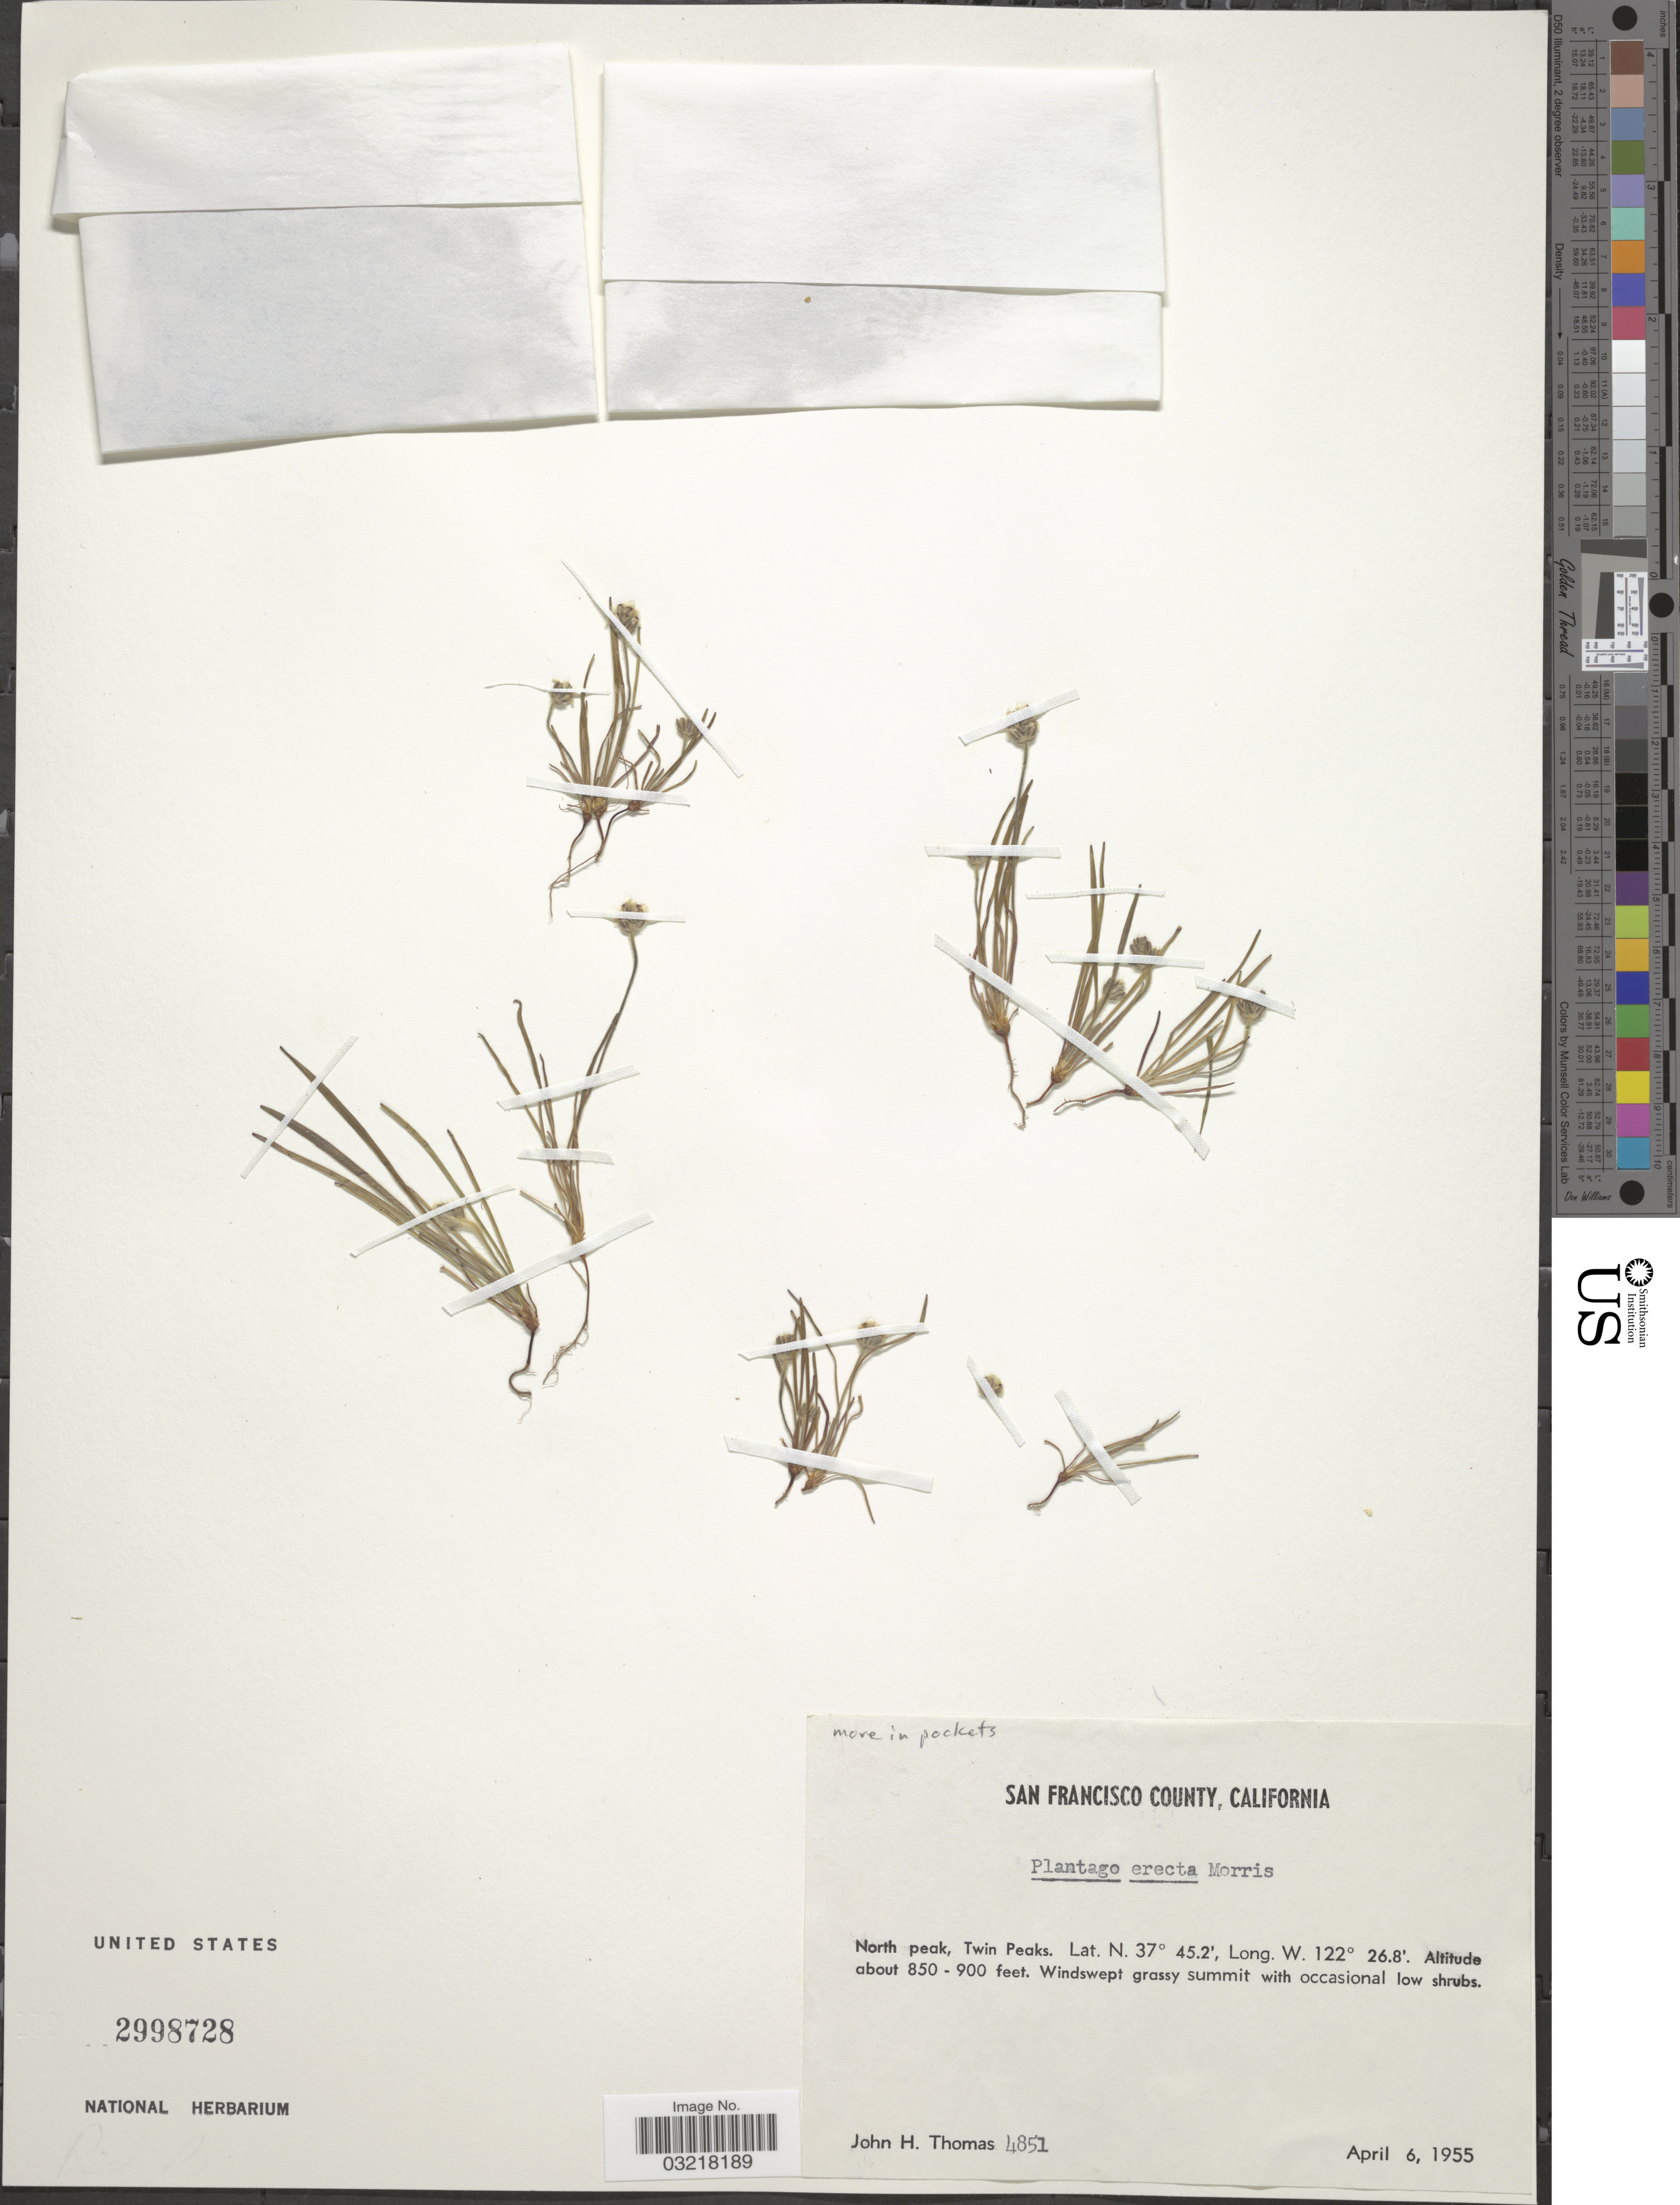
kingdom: Plantae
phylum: Tracheophyta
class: Magnoliopsida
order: Lamiales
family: Plantaginaceae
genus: Plantago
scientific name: Plantago erecta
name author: Morris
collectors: J. H. Thomas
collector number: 4851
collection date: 1955-04-06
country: United States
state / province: California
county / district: San Francisco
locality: San Francisco County. North peak, Twin Peaks.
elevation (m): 259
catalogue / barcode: US 2998728